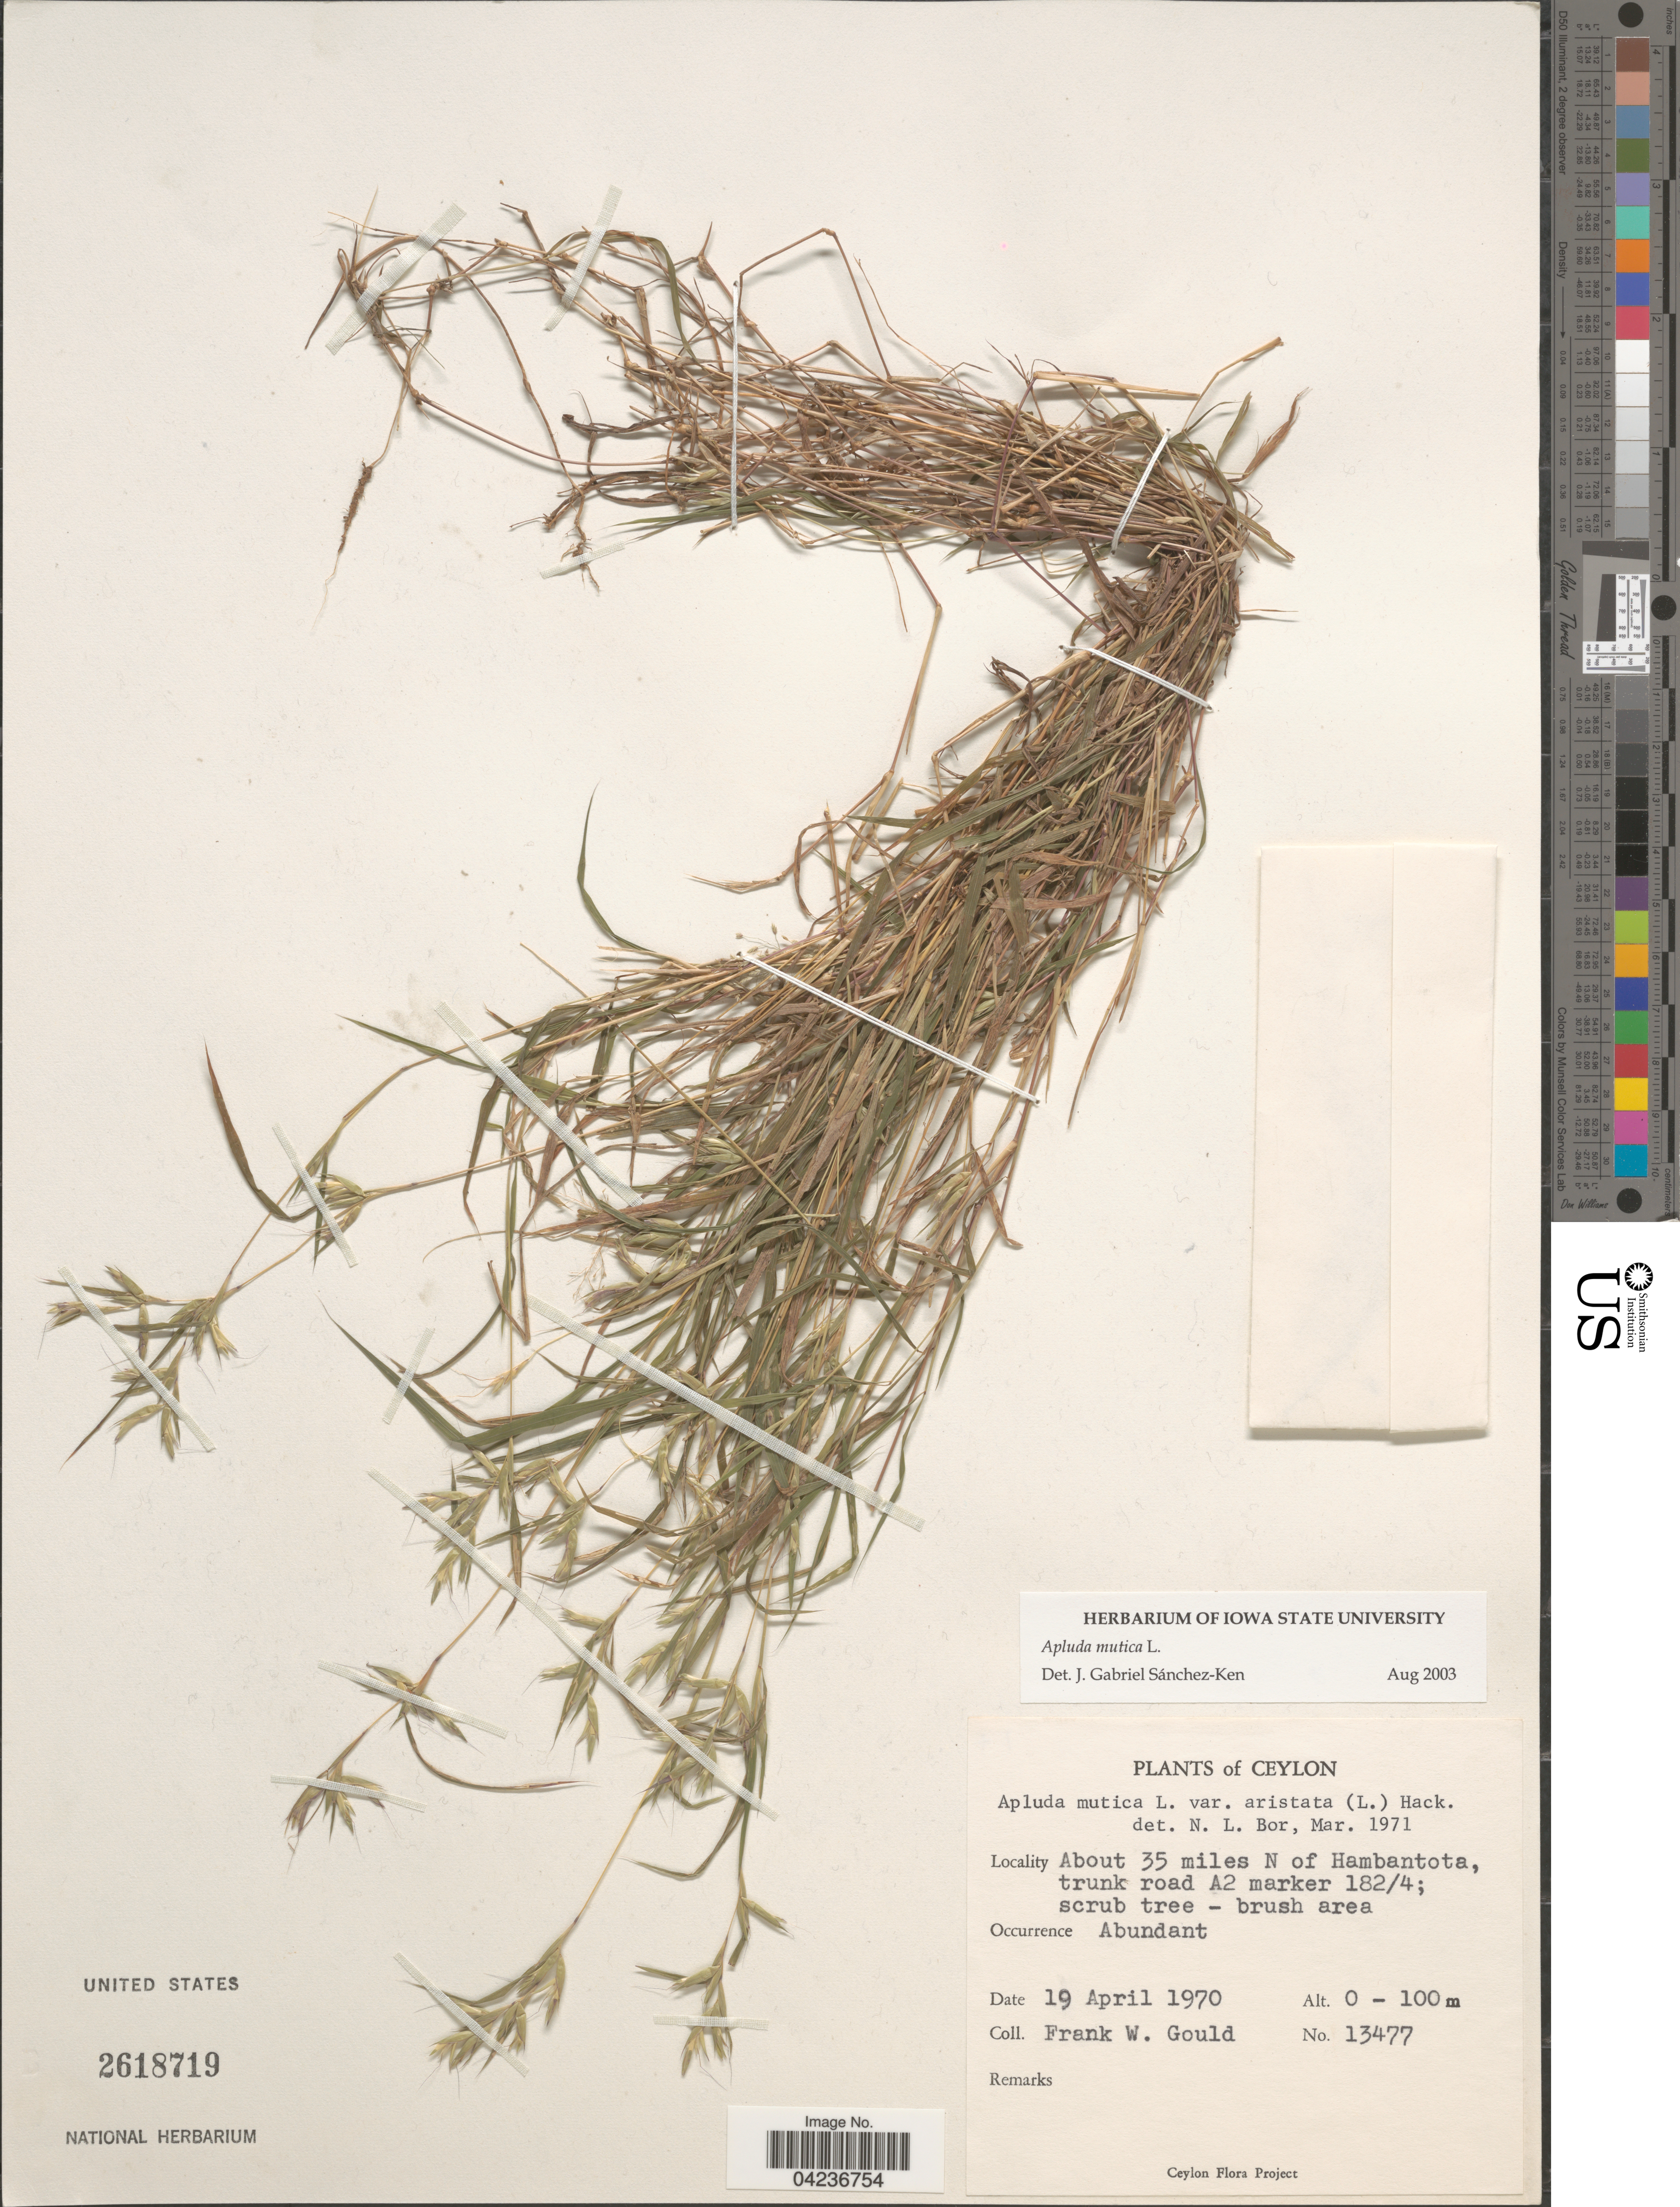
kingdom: Plantae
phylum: Tracheophyta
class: Liliopsida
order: Poales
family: Poaceae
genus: Apluda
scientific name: Apluda mutica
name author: L.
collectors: F. W. Gould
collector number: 13477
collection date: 1970-04-19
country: Sri Lanka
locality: Ceylon. About 35 miles N of Hambantota, trunk road A2 marker 182/4.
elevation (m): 0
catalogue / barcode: US 2618719